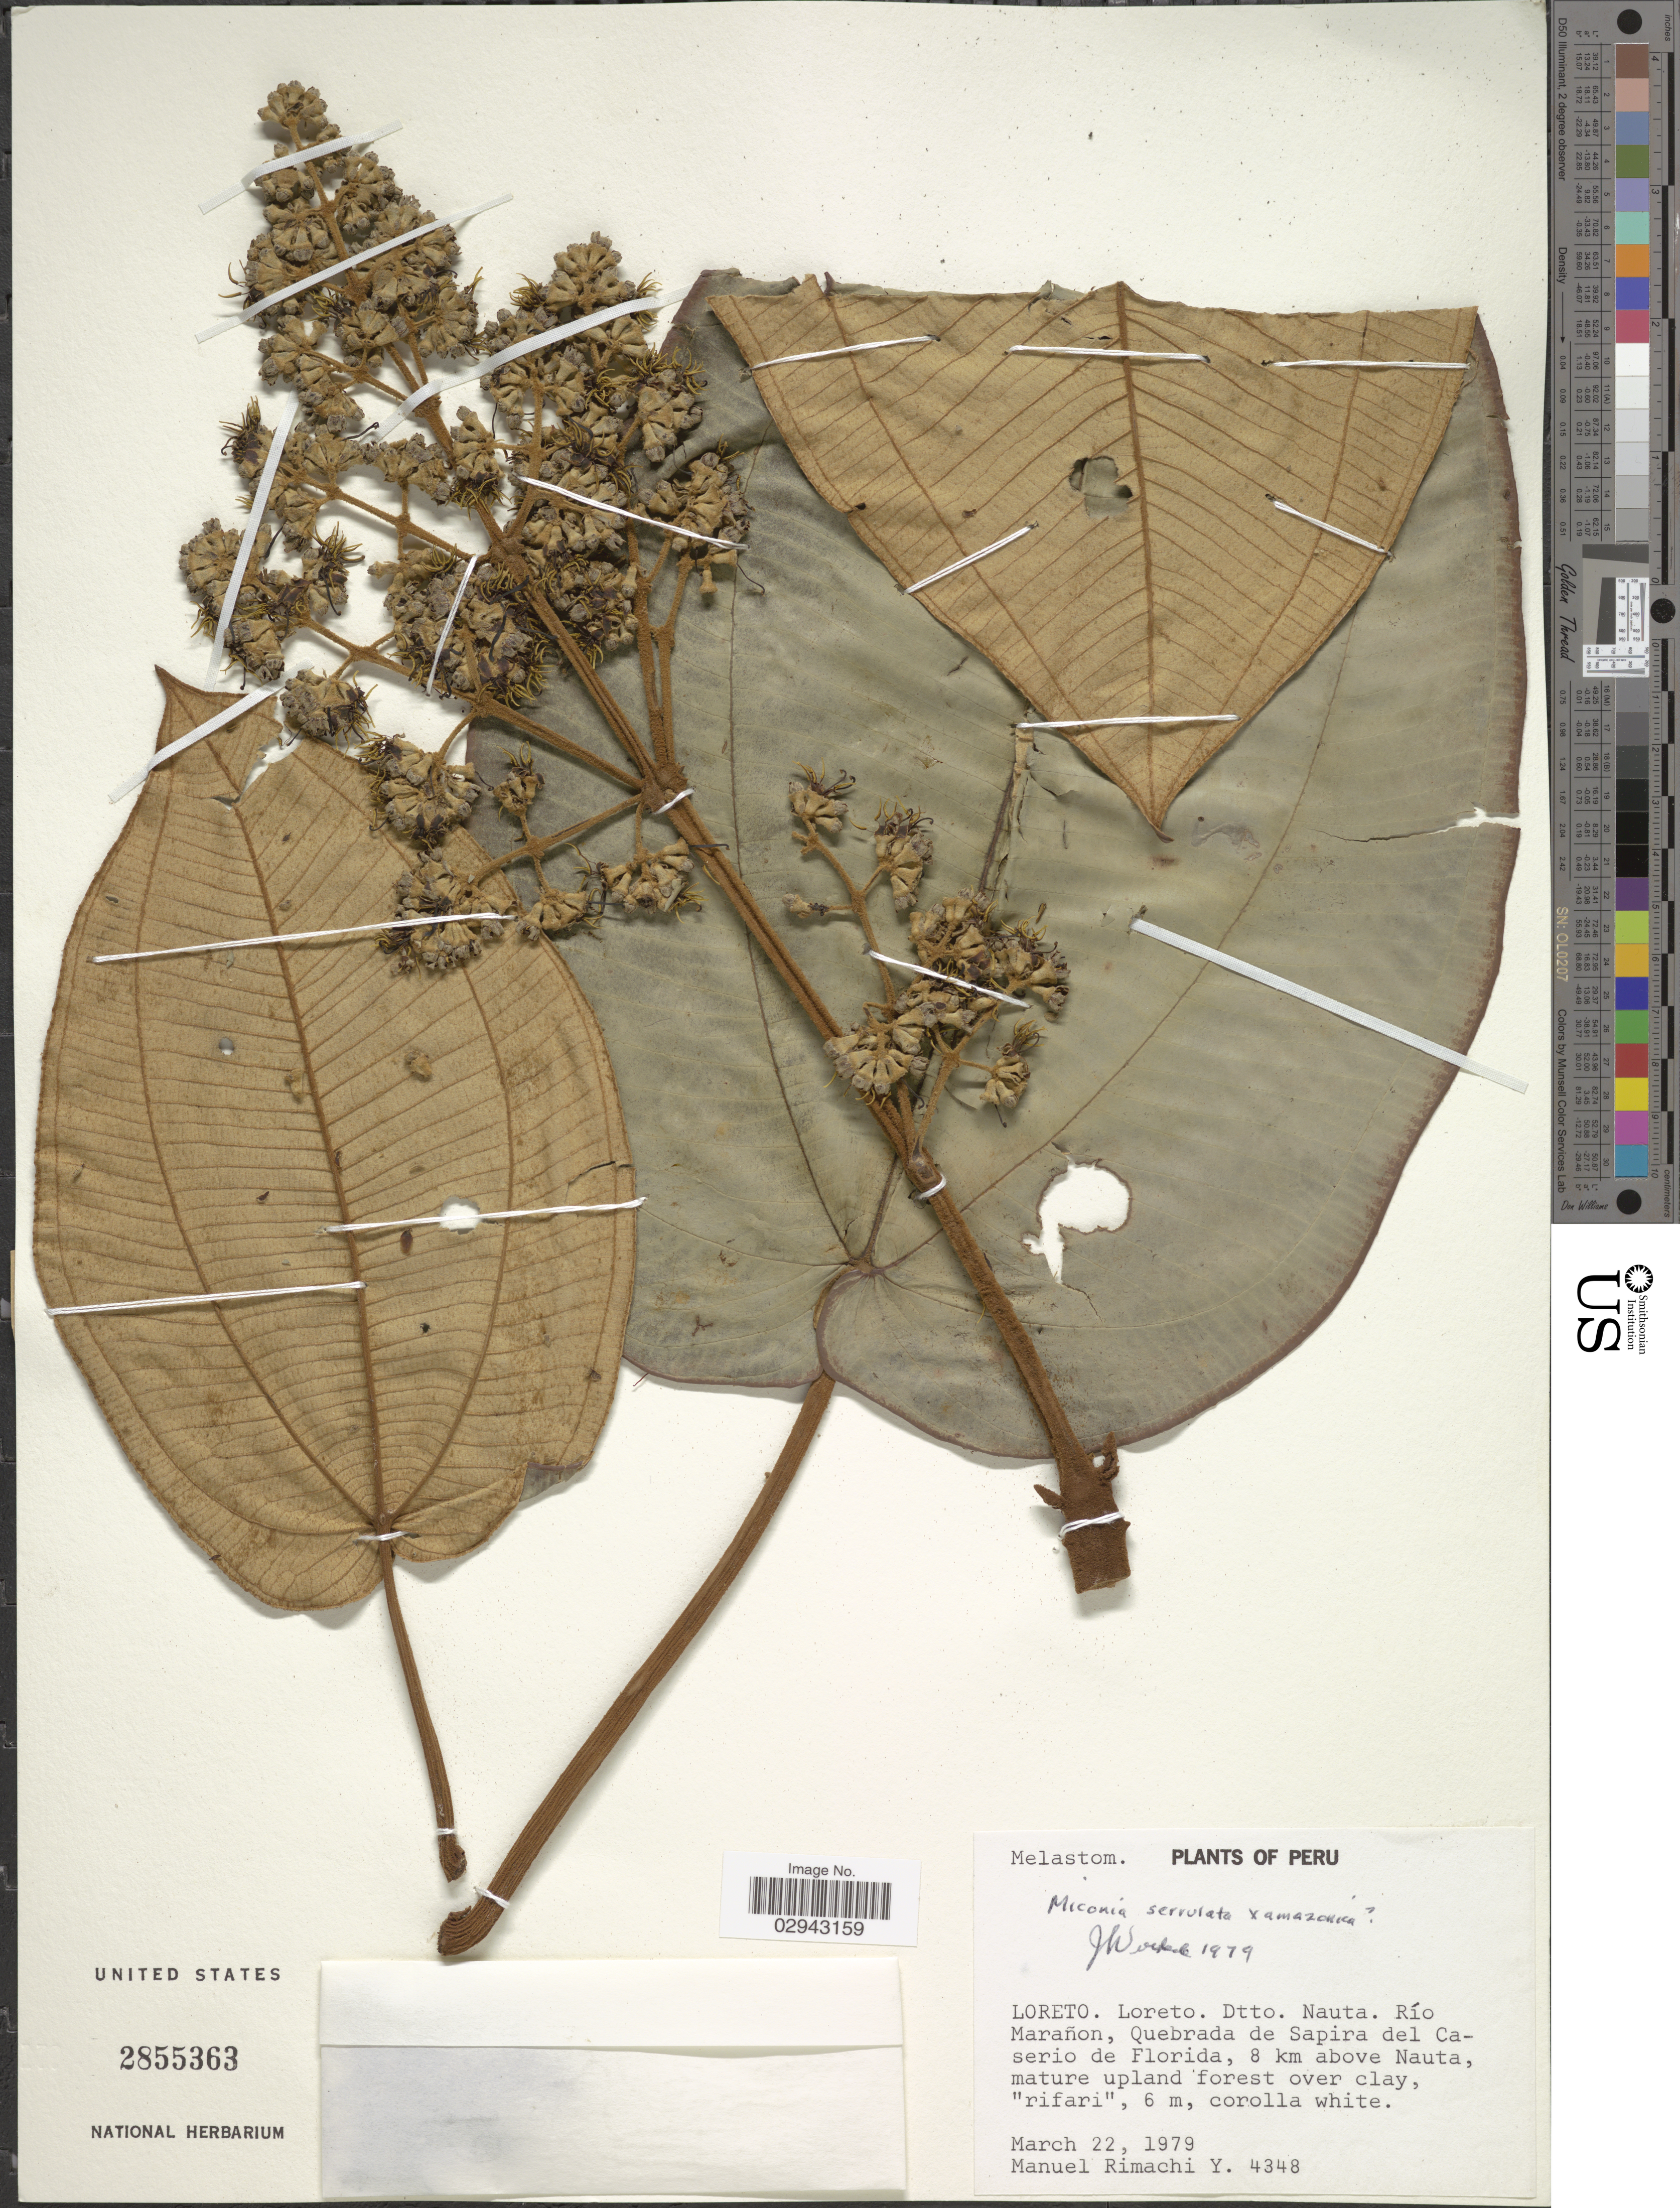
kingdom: Plantae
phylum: Tracheophyta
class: Magnoliopsida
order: Myrtales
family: Melastomataceae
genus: Miconia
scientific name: Miconia serrulata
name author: (DC.) Naudin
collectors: M. Rimachi Y.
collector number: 4348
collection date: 1979-03-22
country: Peru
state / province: Loreto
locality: Loreto. Dtto. Nauta. Río Marañon, Quebrada de Sapira del Caserio de Florida, 8 km above Nauta.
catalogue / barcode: US 2855363